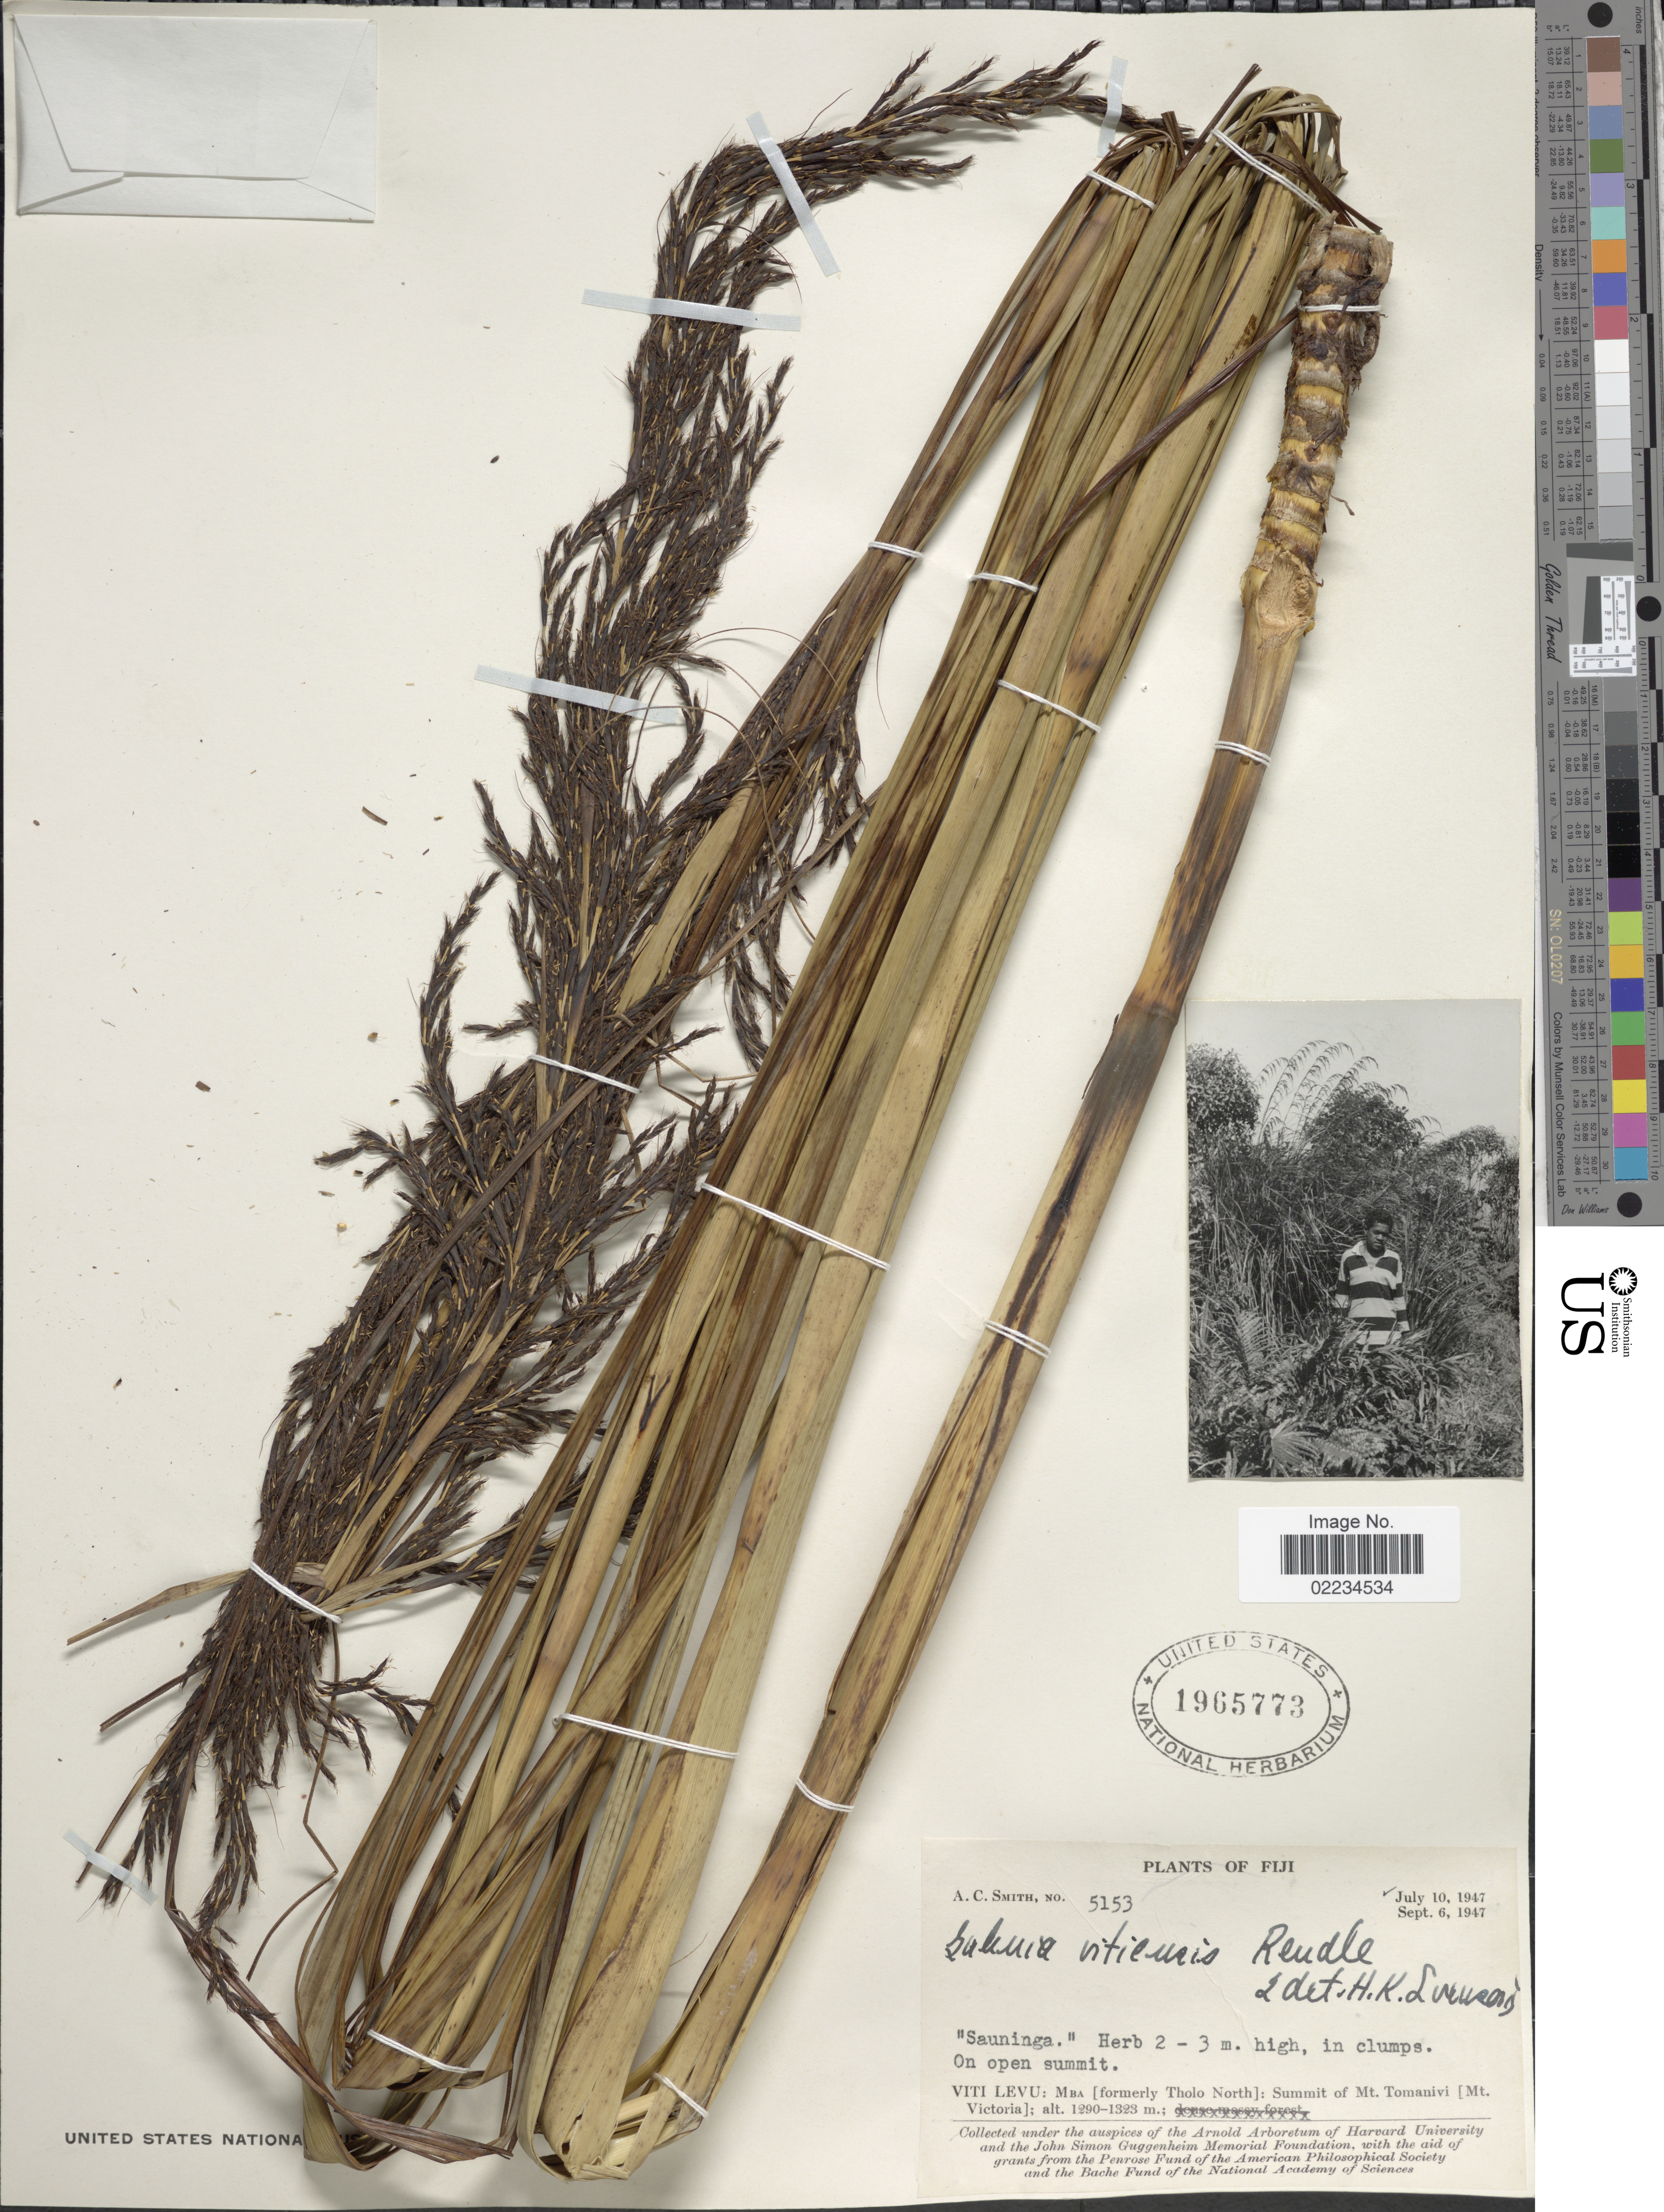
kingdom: Plantae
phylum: Tracheophyta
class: Liliopsida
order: Poales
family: Cyperaceae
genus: Gahnia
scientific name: Gahnia vitiensis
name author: Rendle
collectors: A. C. Smith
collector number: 5153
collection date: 1947-07-10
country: Fiji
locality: On open summit, Viti Levu: Mba [formerly Tholo North]: Summit of Mt Tomanivi [Mt Victoria]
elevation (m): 1290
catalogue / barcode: US 1965773